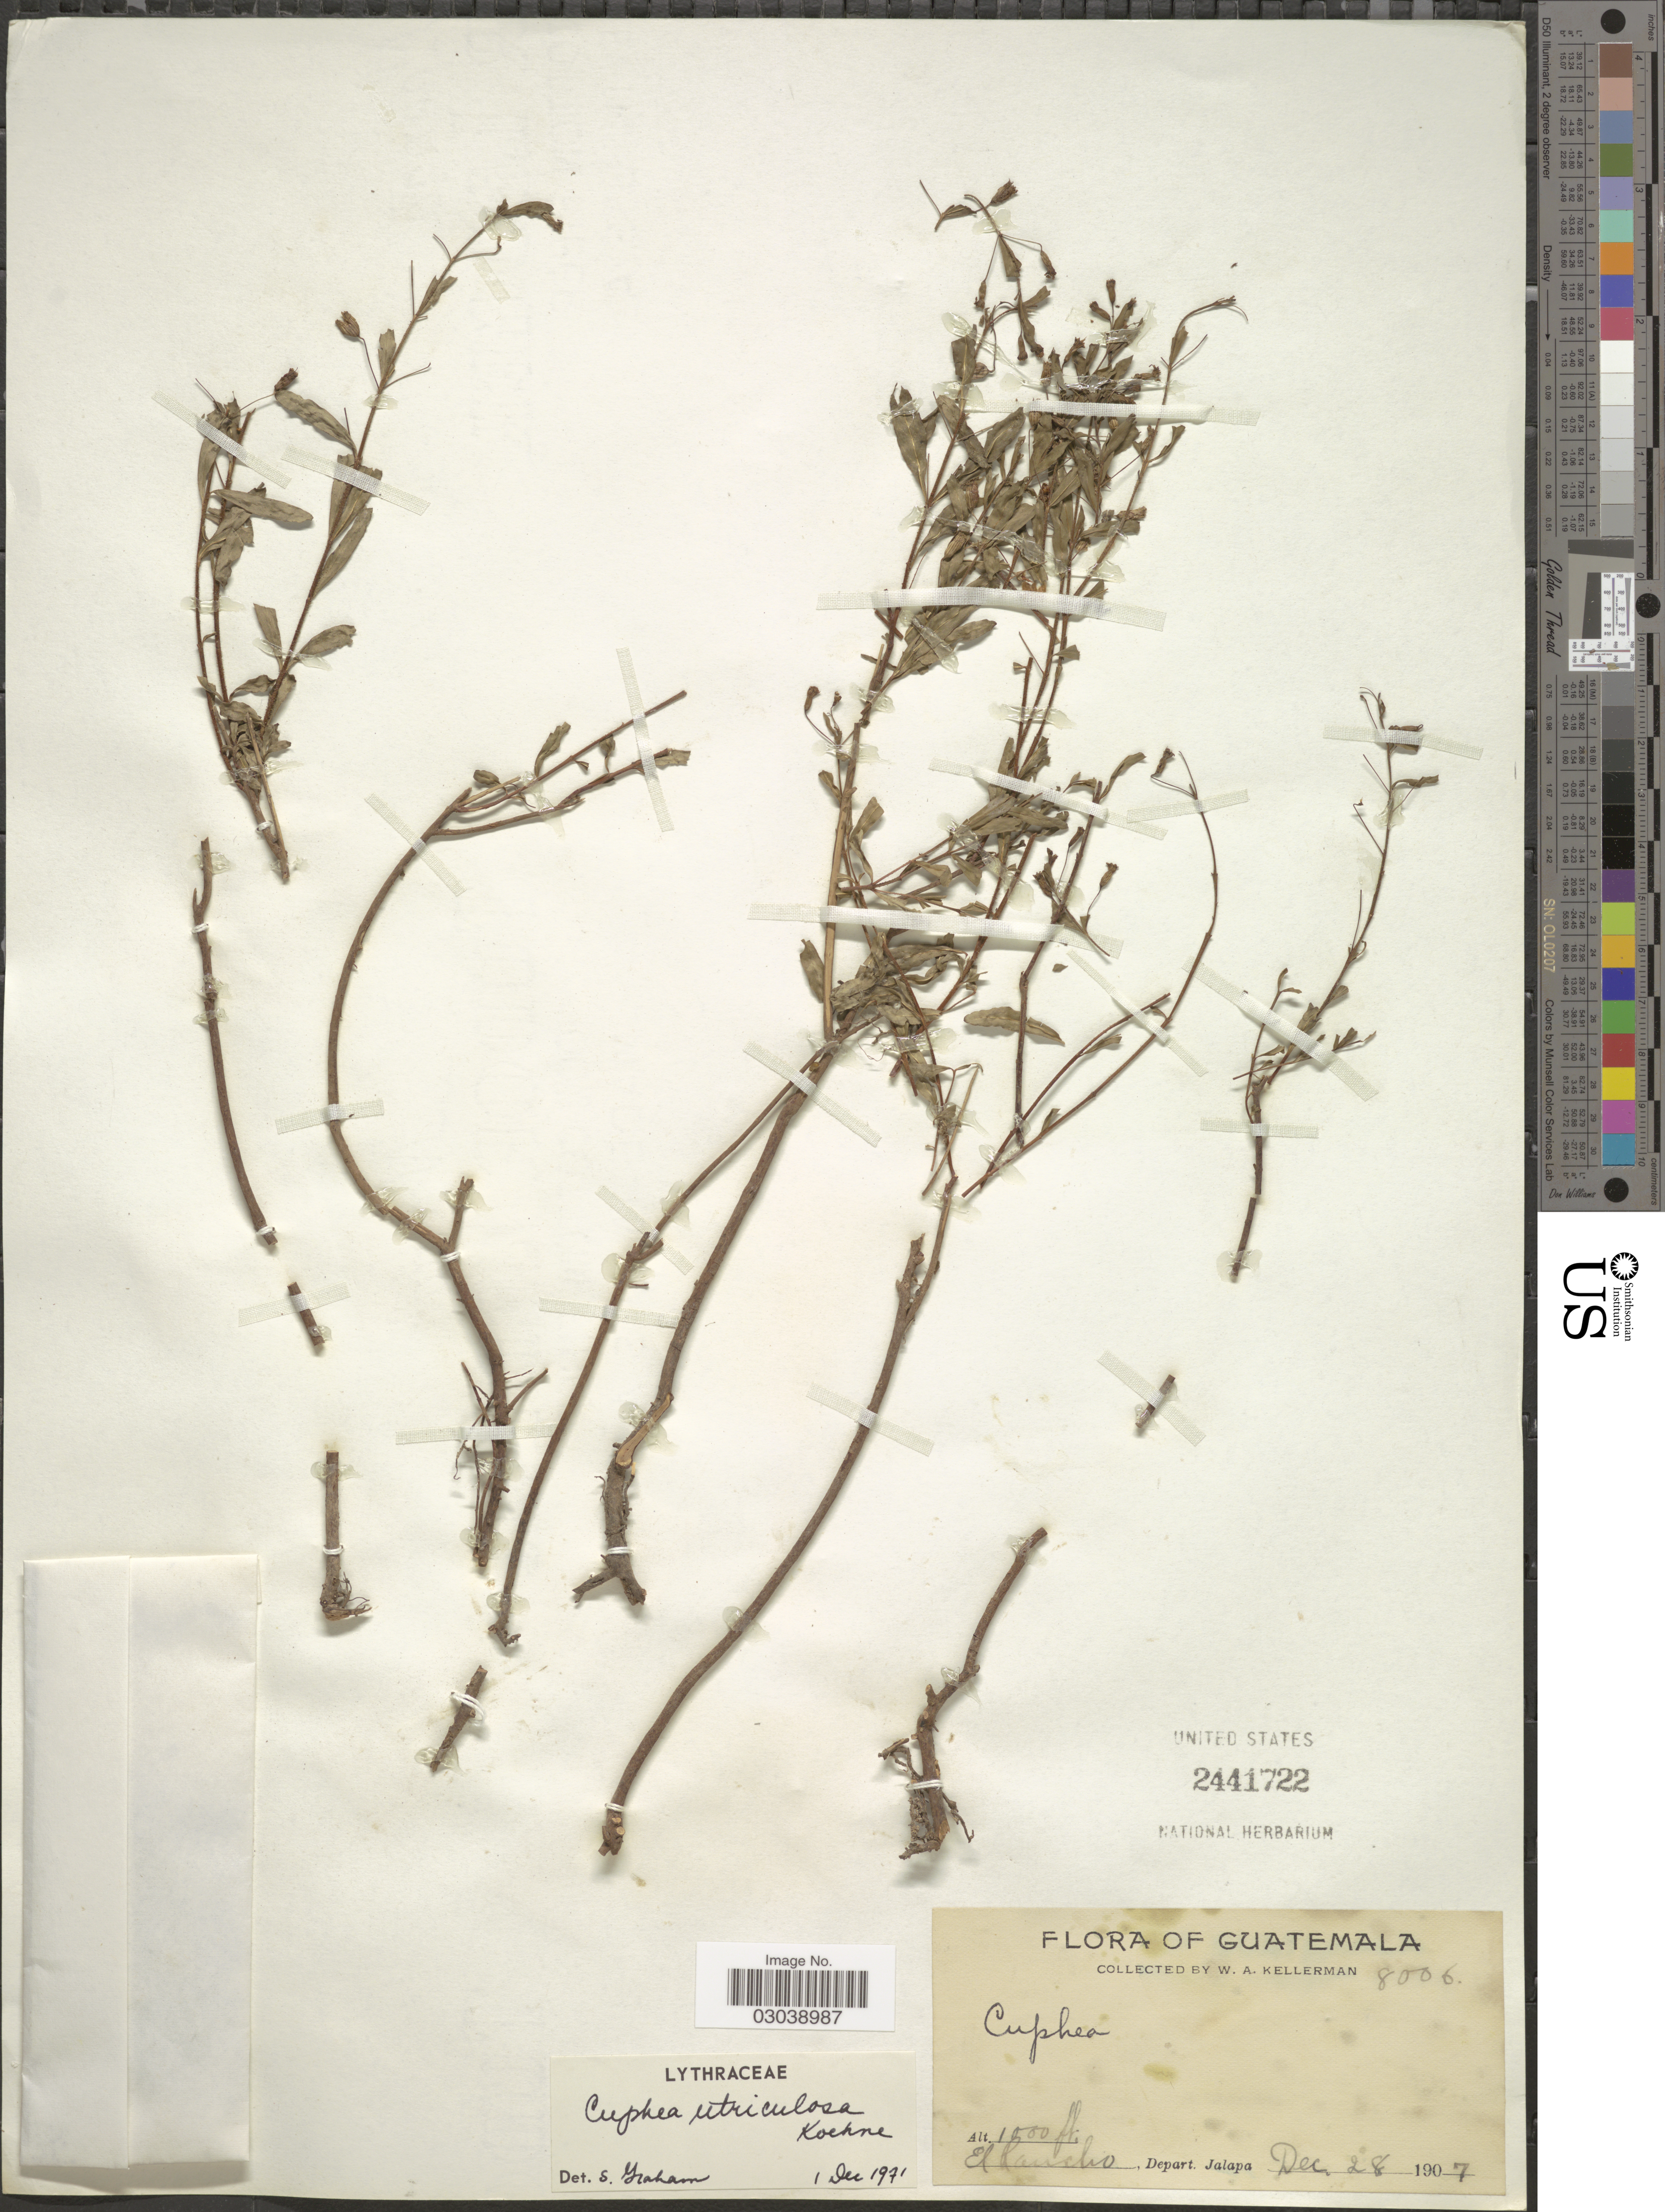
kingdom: Plantae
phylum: Tracheophyta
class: Magnoliopsida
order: Myrtales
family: Lythraceae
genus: Cuphea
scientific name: Cuphea utriculosa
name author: Koehne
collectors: W. Kellerman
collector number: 8006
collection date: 1907-12-28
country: Guatemala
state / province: Jalapa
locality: El Rancho, Depart. Jalapa.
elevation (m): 305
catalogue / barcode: US 2441722